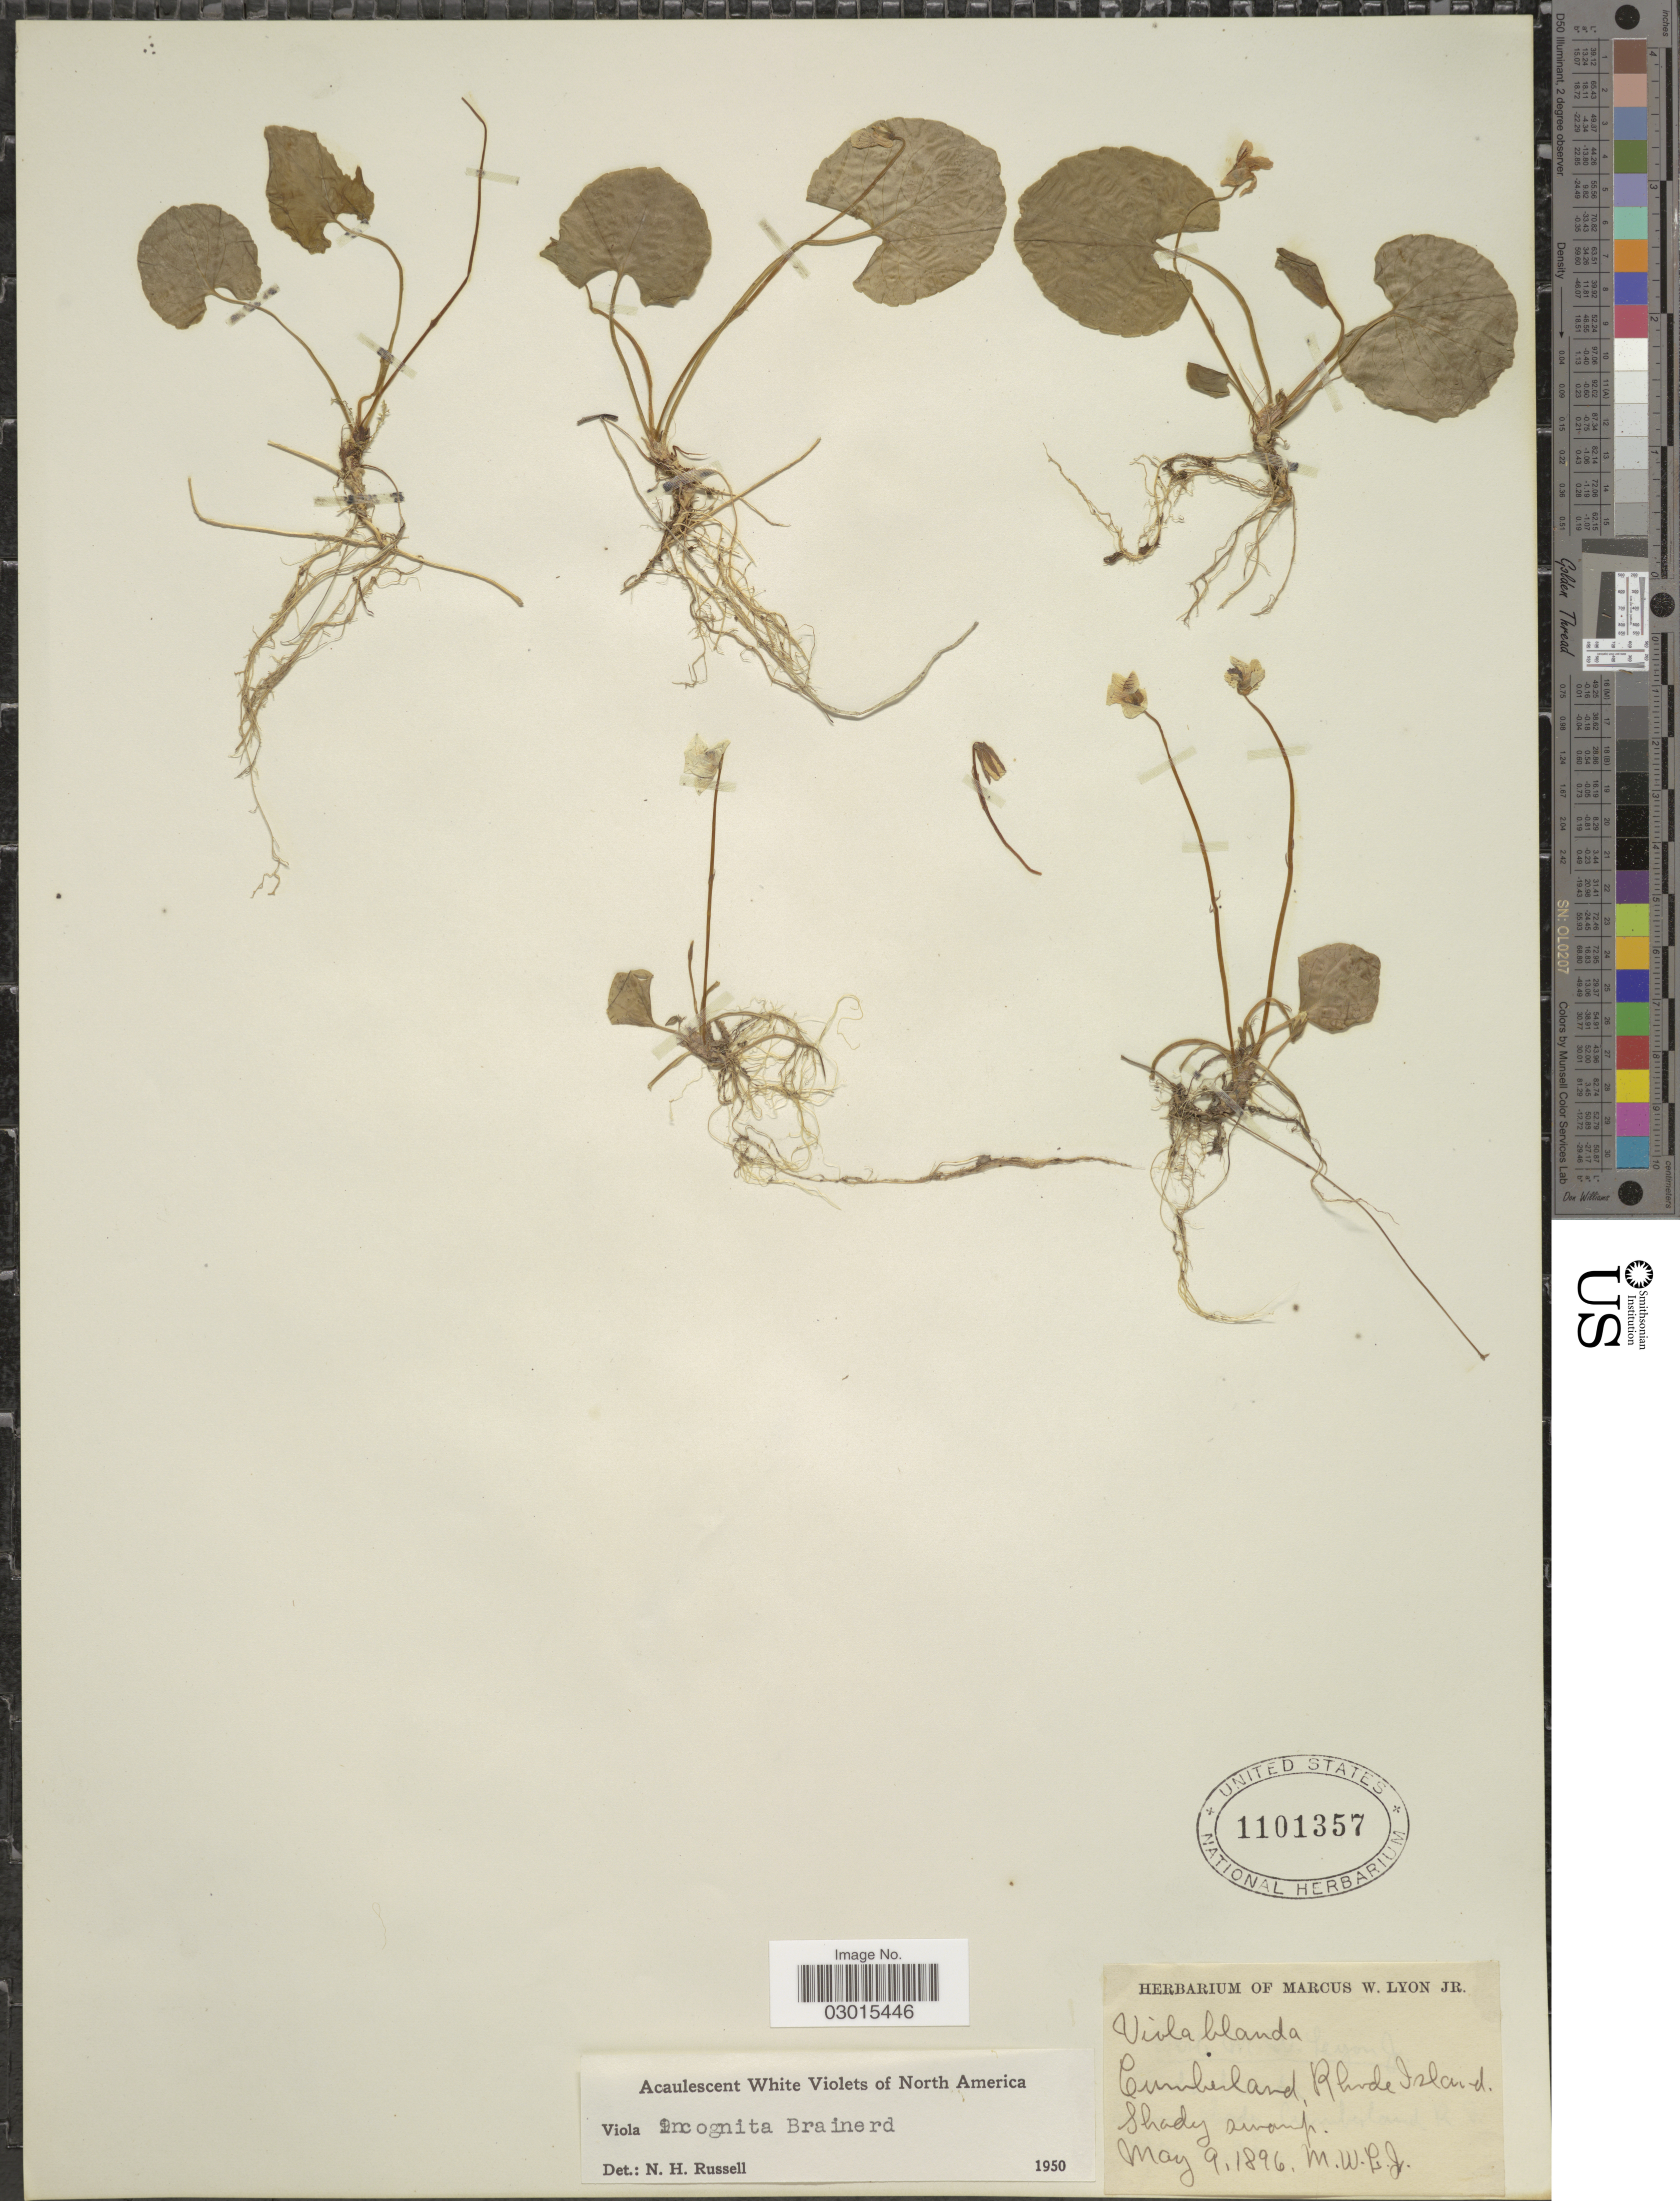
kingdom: Plantae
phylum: Tracheophyta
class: Magnoliopsida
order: Malpighiales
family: Violaceae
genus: Viola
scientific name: Viola incognita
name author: Brainerd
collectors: M. Lyon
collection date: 1896-05-09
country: United States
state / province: Rhode Island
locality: Cumberland.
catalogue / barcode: US 1101357